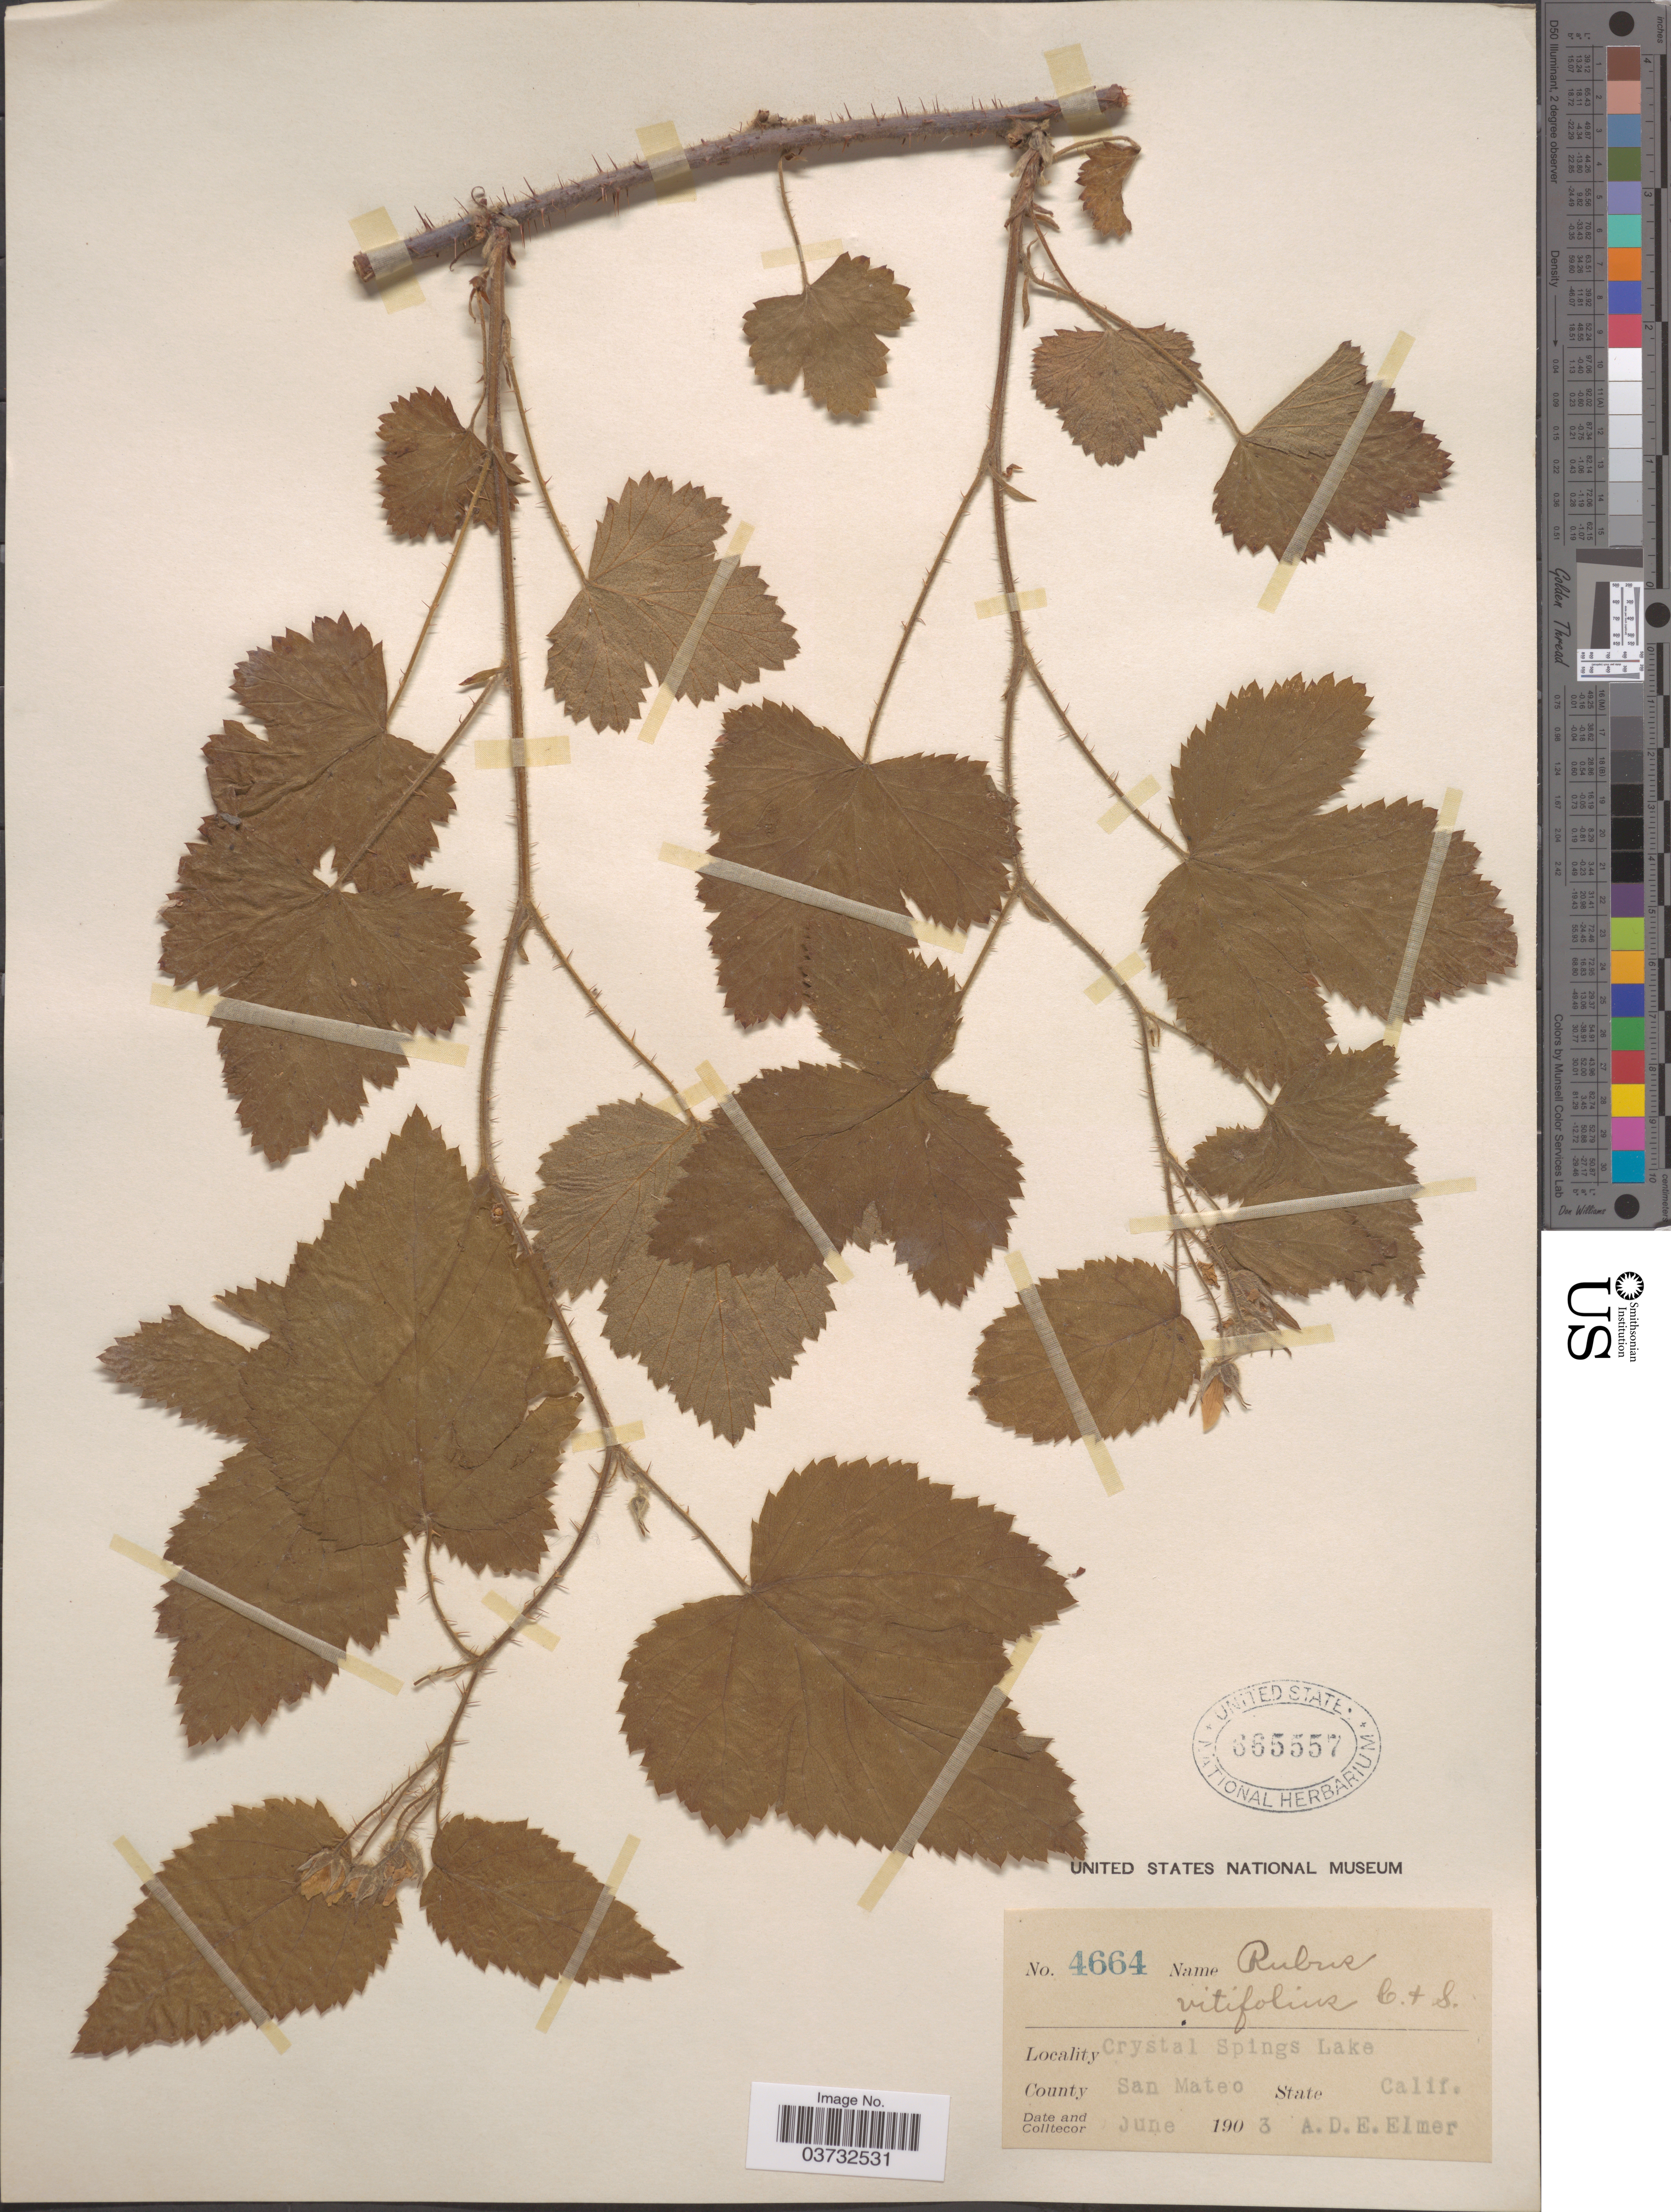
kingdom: Plantae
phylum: Tracheophyta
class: Magnoliopsida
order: Rosales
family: Rosaceae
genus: Rubus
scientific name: Rubus vitifolius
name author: Cham. & Schltdl.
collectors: A. D. E. Elmer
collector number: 4664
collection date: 1903-06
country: United States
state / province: California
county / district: San Mateo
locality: Crystal Springs Lake. County San Mateo.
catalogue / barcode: US 665557